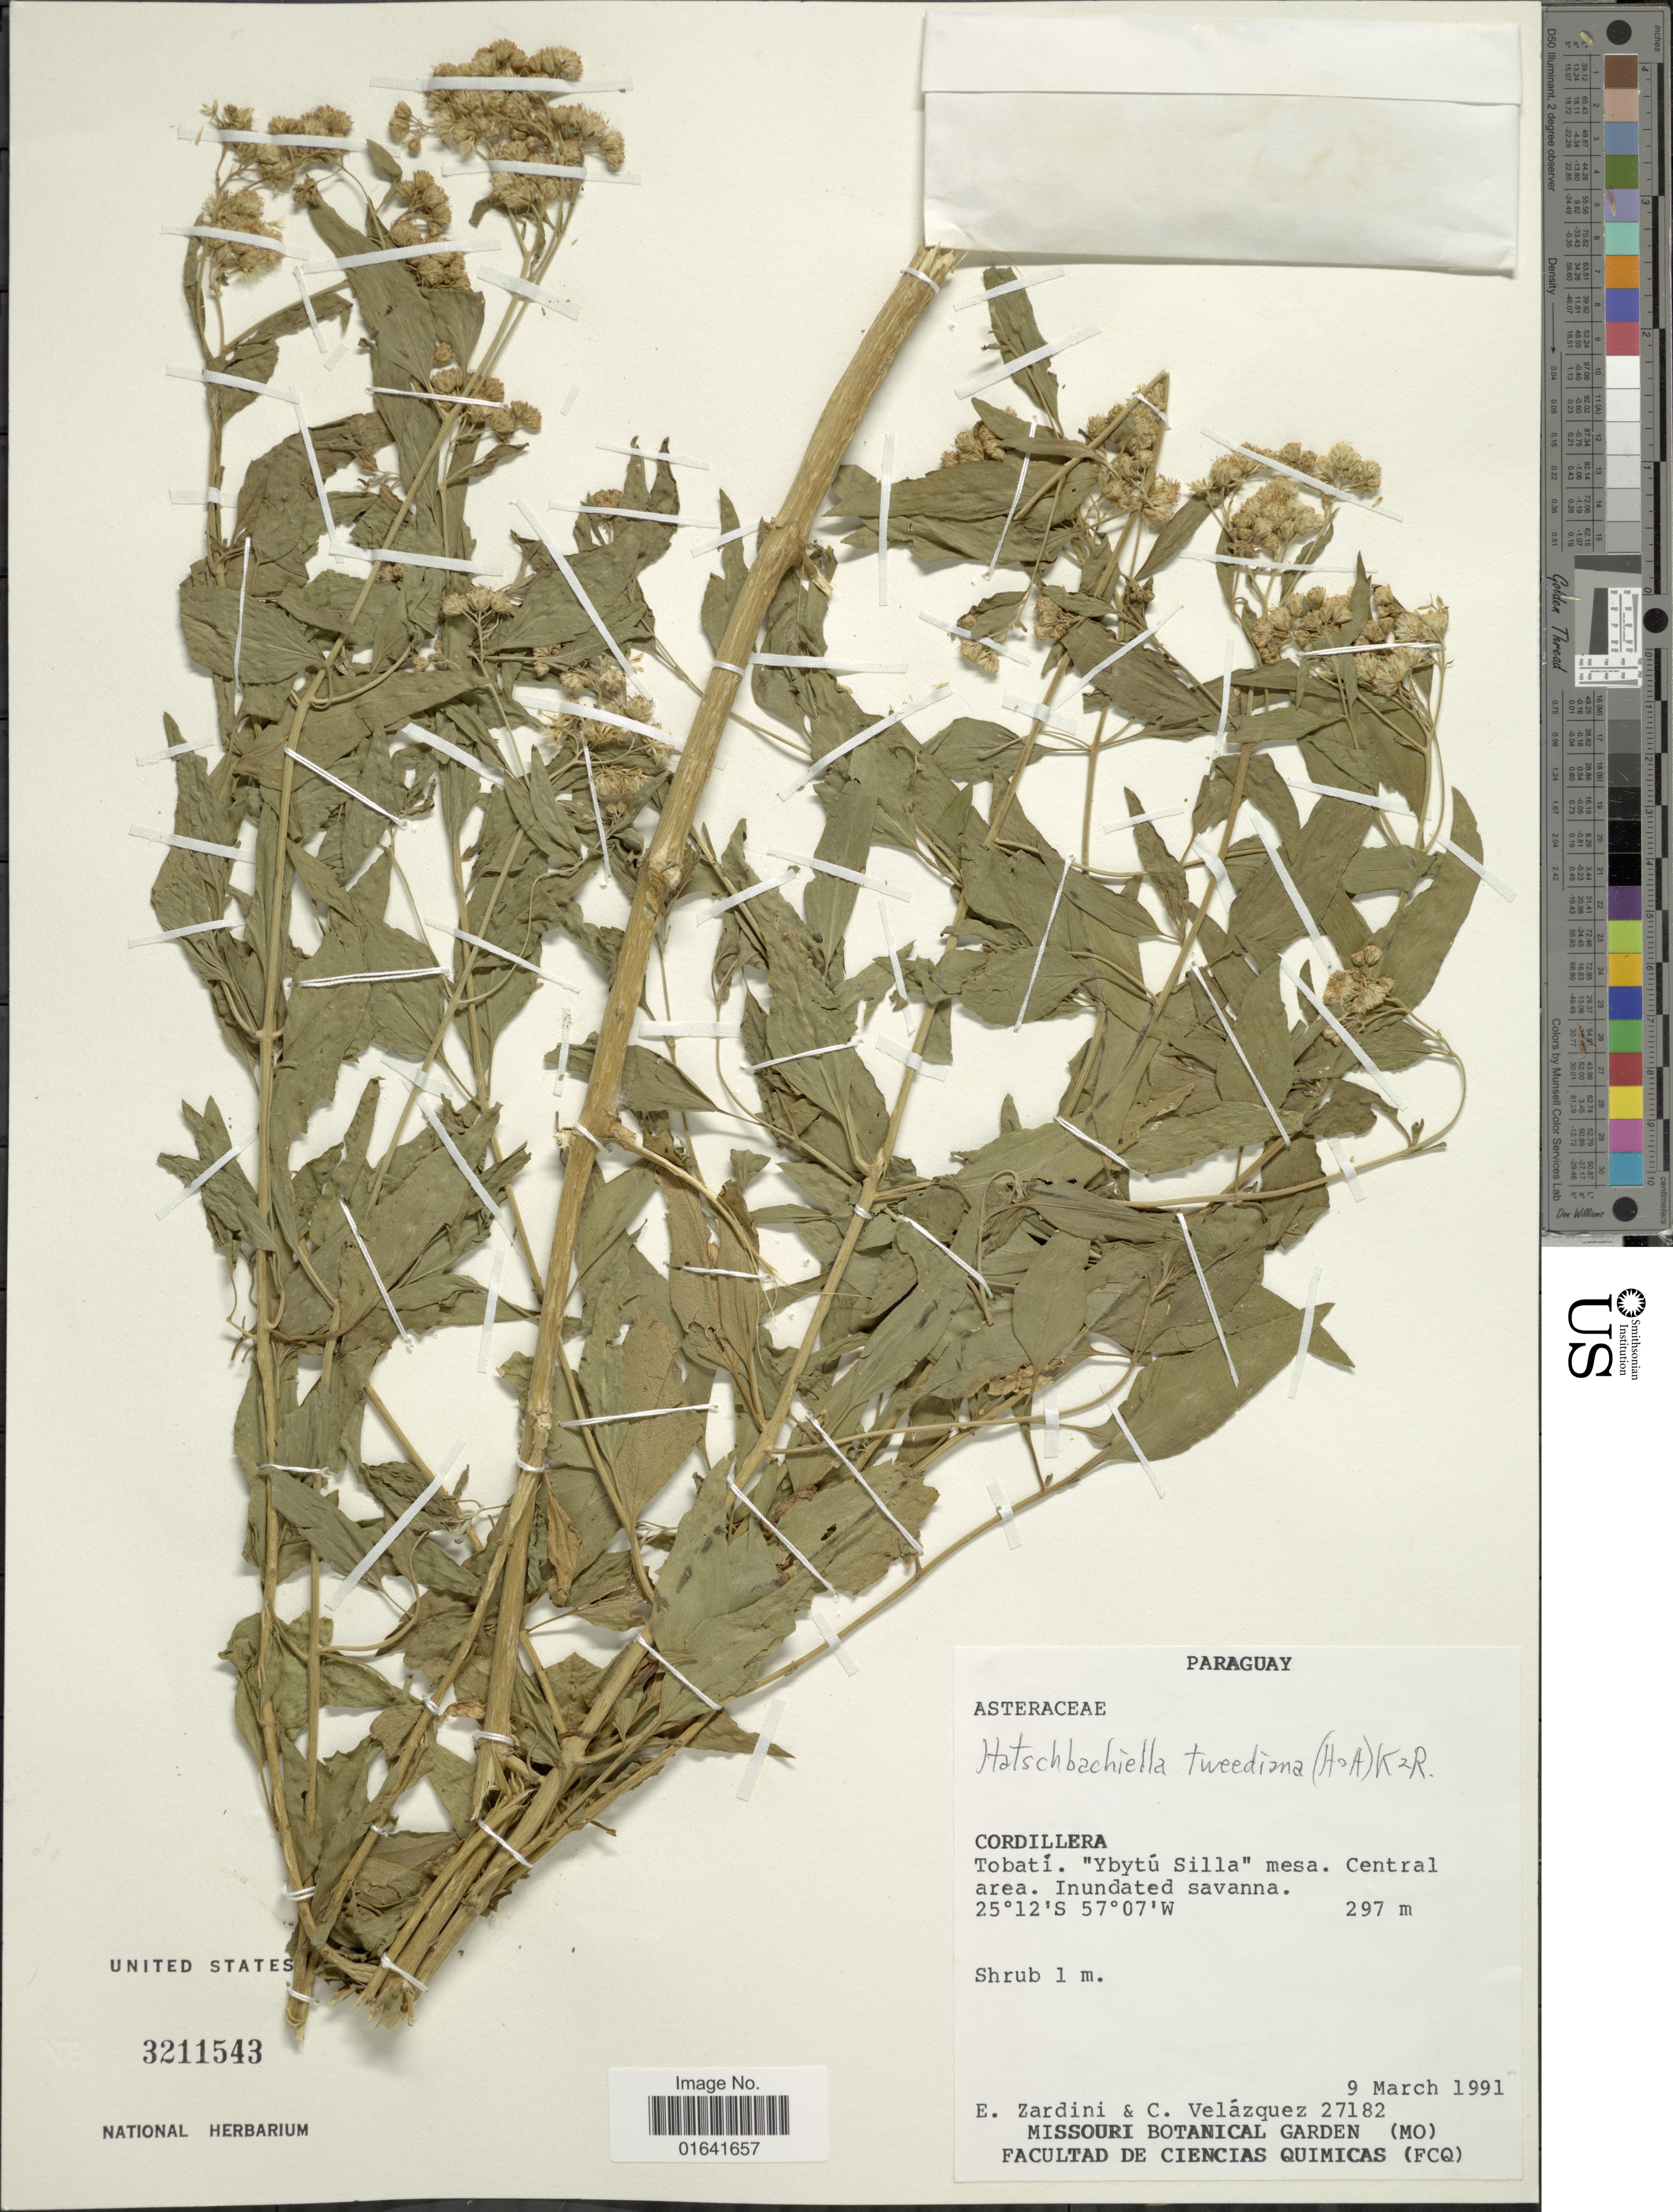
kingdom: Plantae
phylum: Tracheophyta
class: Magnoliopsida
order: Asterales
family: Asteraceae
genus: Hatschbachiella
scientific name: Hatschbachiella tweedieana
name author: (Hook. & Arn.) R.M. King & H. Rob.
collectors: E. M. Zardini & C. Velázquez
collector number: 27182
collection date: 1991-03-09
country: Paraguay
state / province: Cordillera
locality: Tobatí, "Ybytú Silla"mesa, central area, indundated savanna.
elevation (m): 297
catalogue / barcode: US 3211543